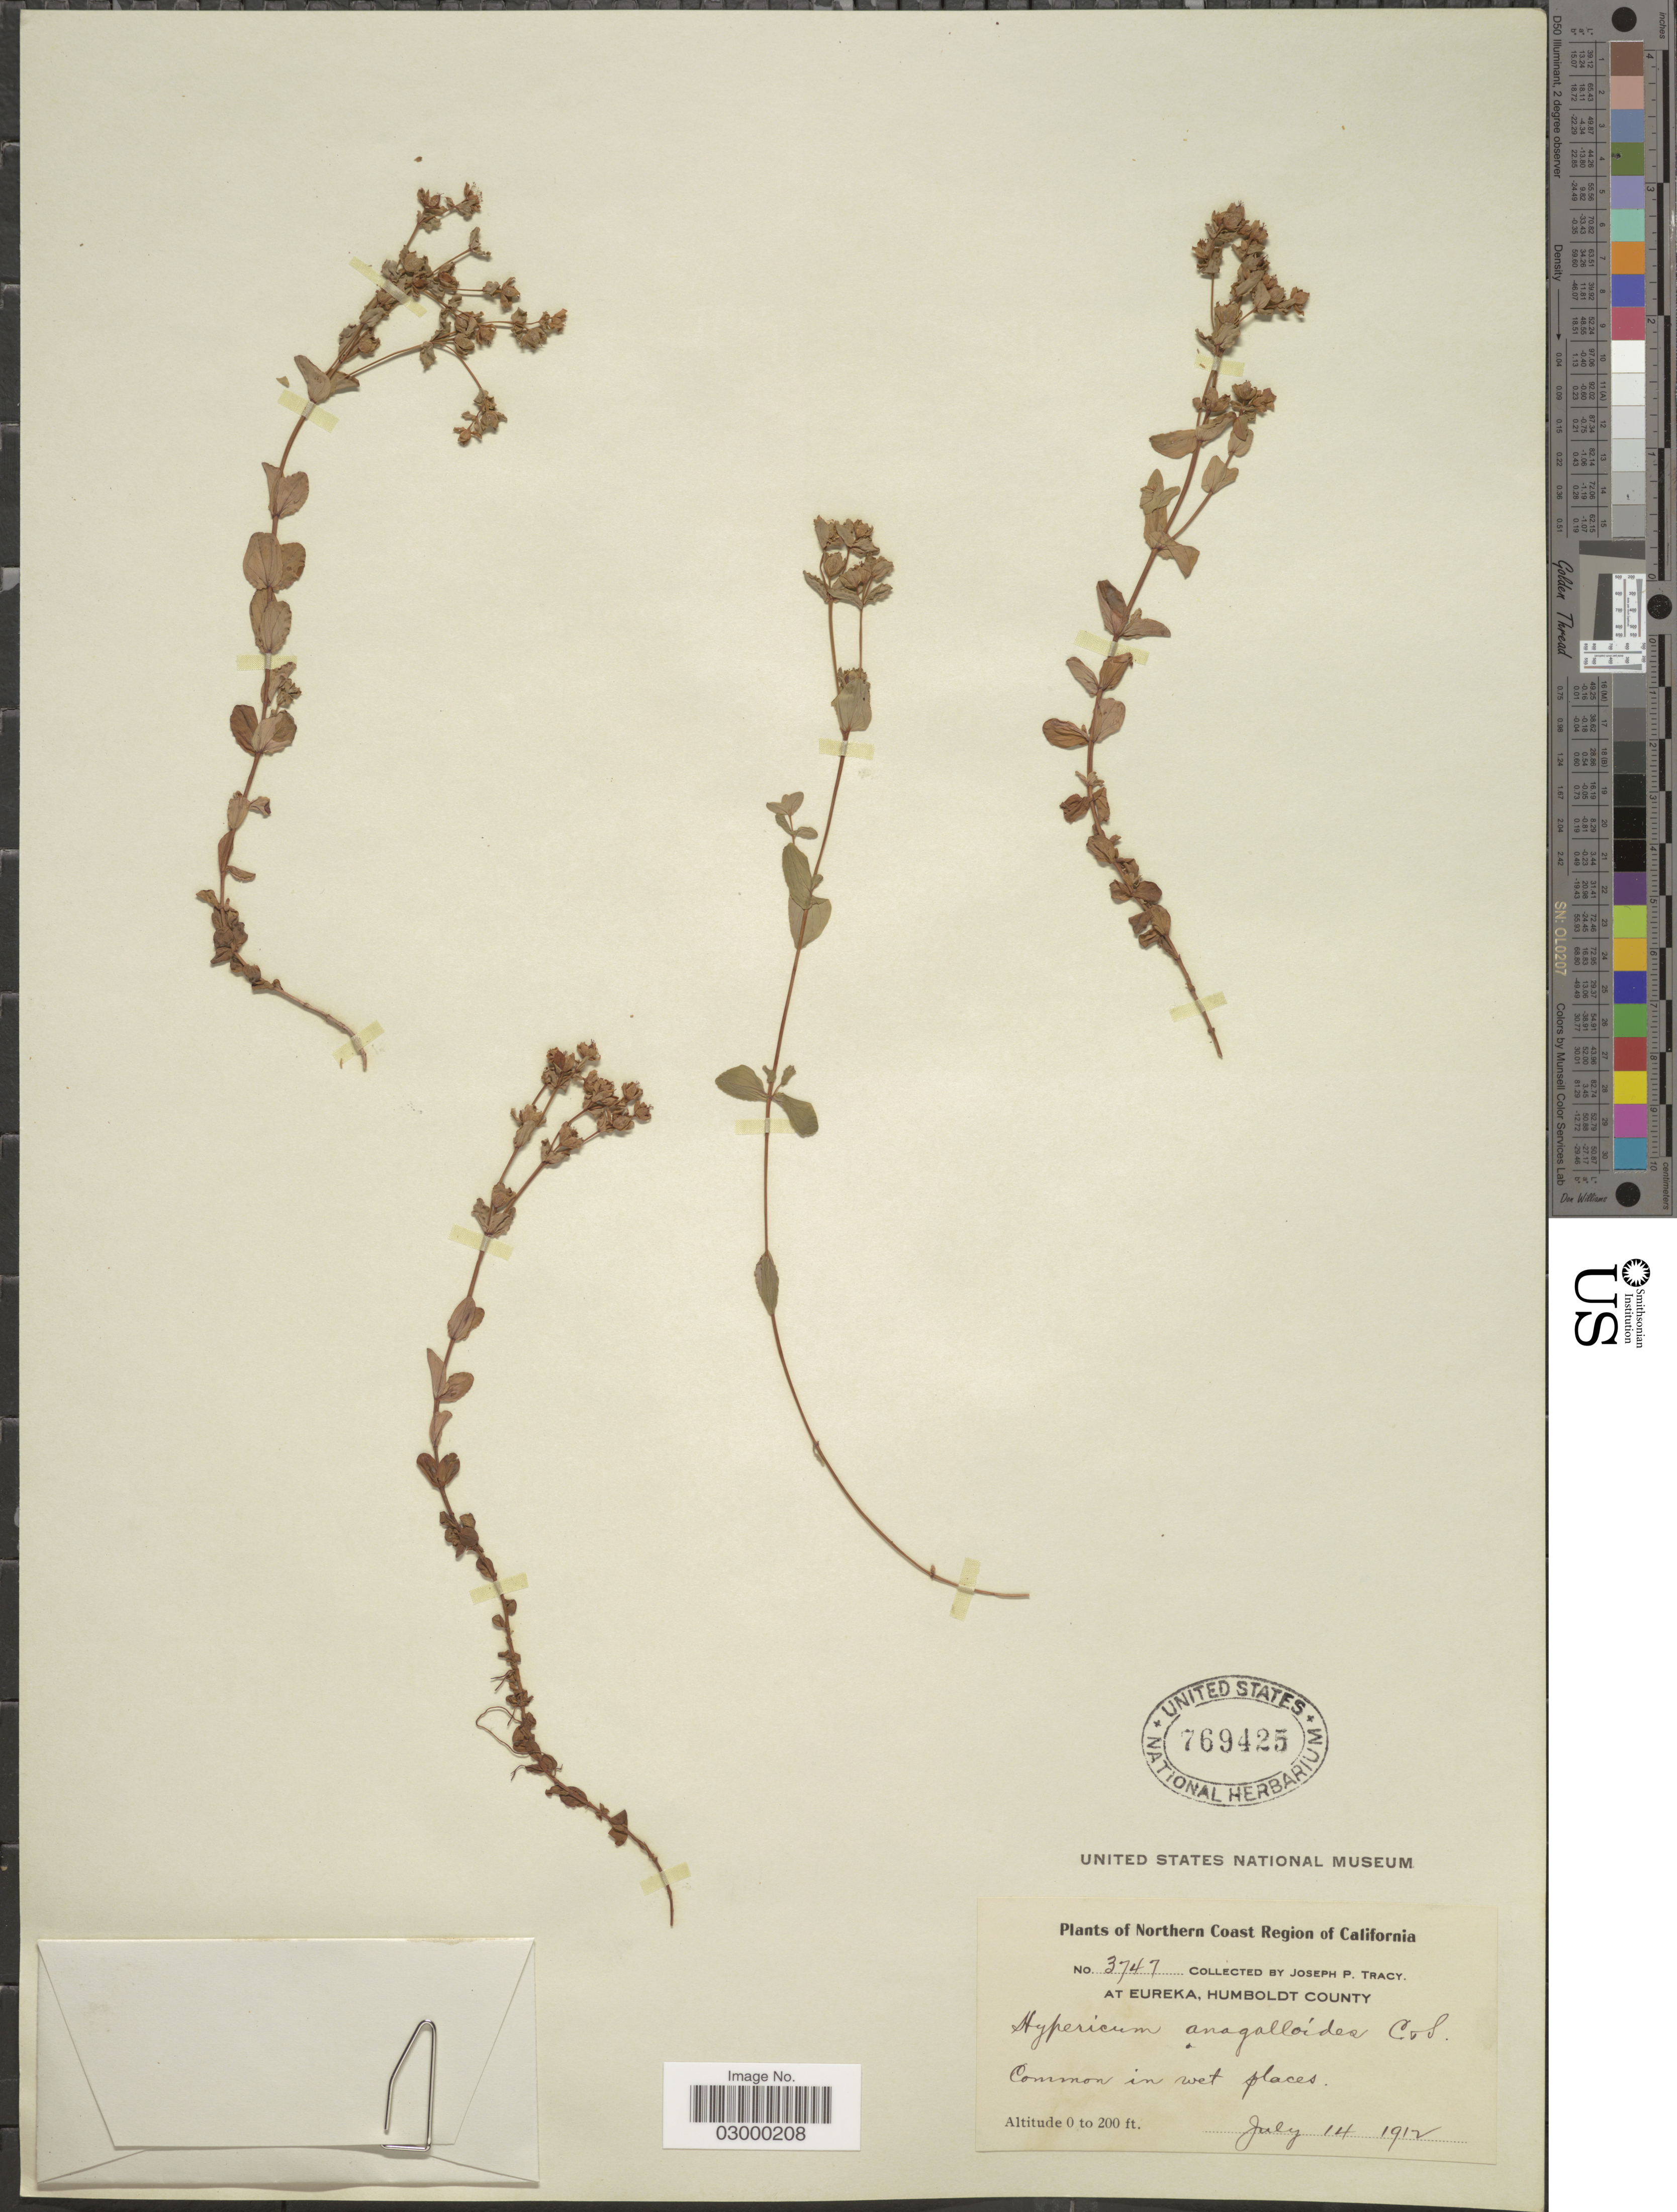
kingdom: Plantae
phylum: Tracheophyta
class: Magnoliopsida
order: Malpighiales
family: Hypericaceae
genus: Hypericum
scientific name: Hypericum anagalloides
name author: Cham. & Schltdl.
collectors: J. Tracy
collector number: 3747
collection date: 1912-07-14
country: United States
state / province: California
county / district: Humboldt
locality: Northern Coast Region, At Eureka, Humboldt County.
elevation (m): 0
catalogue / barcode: US 769425